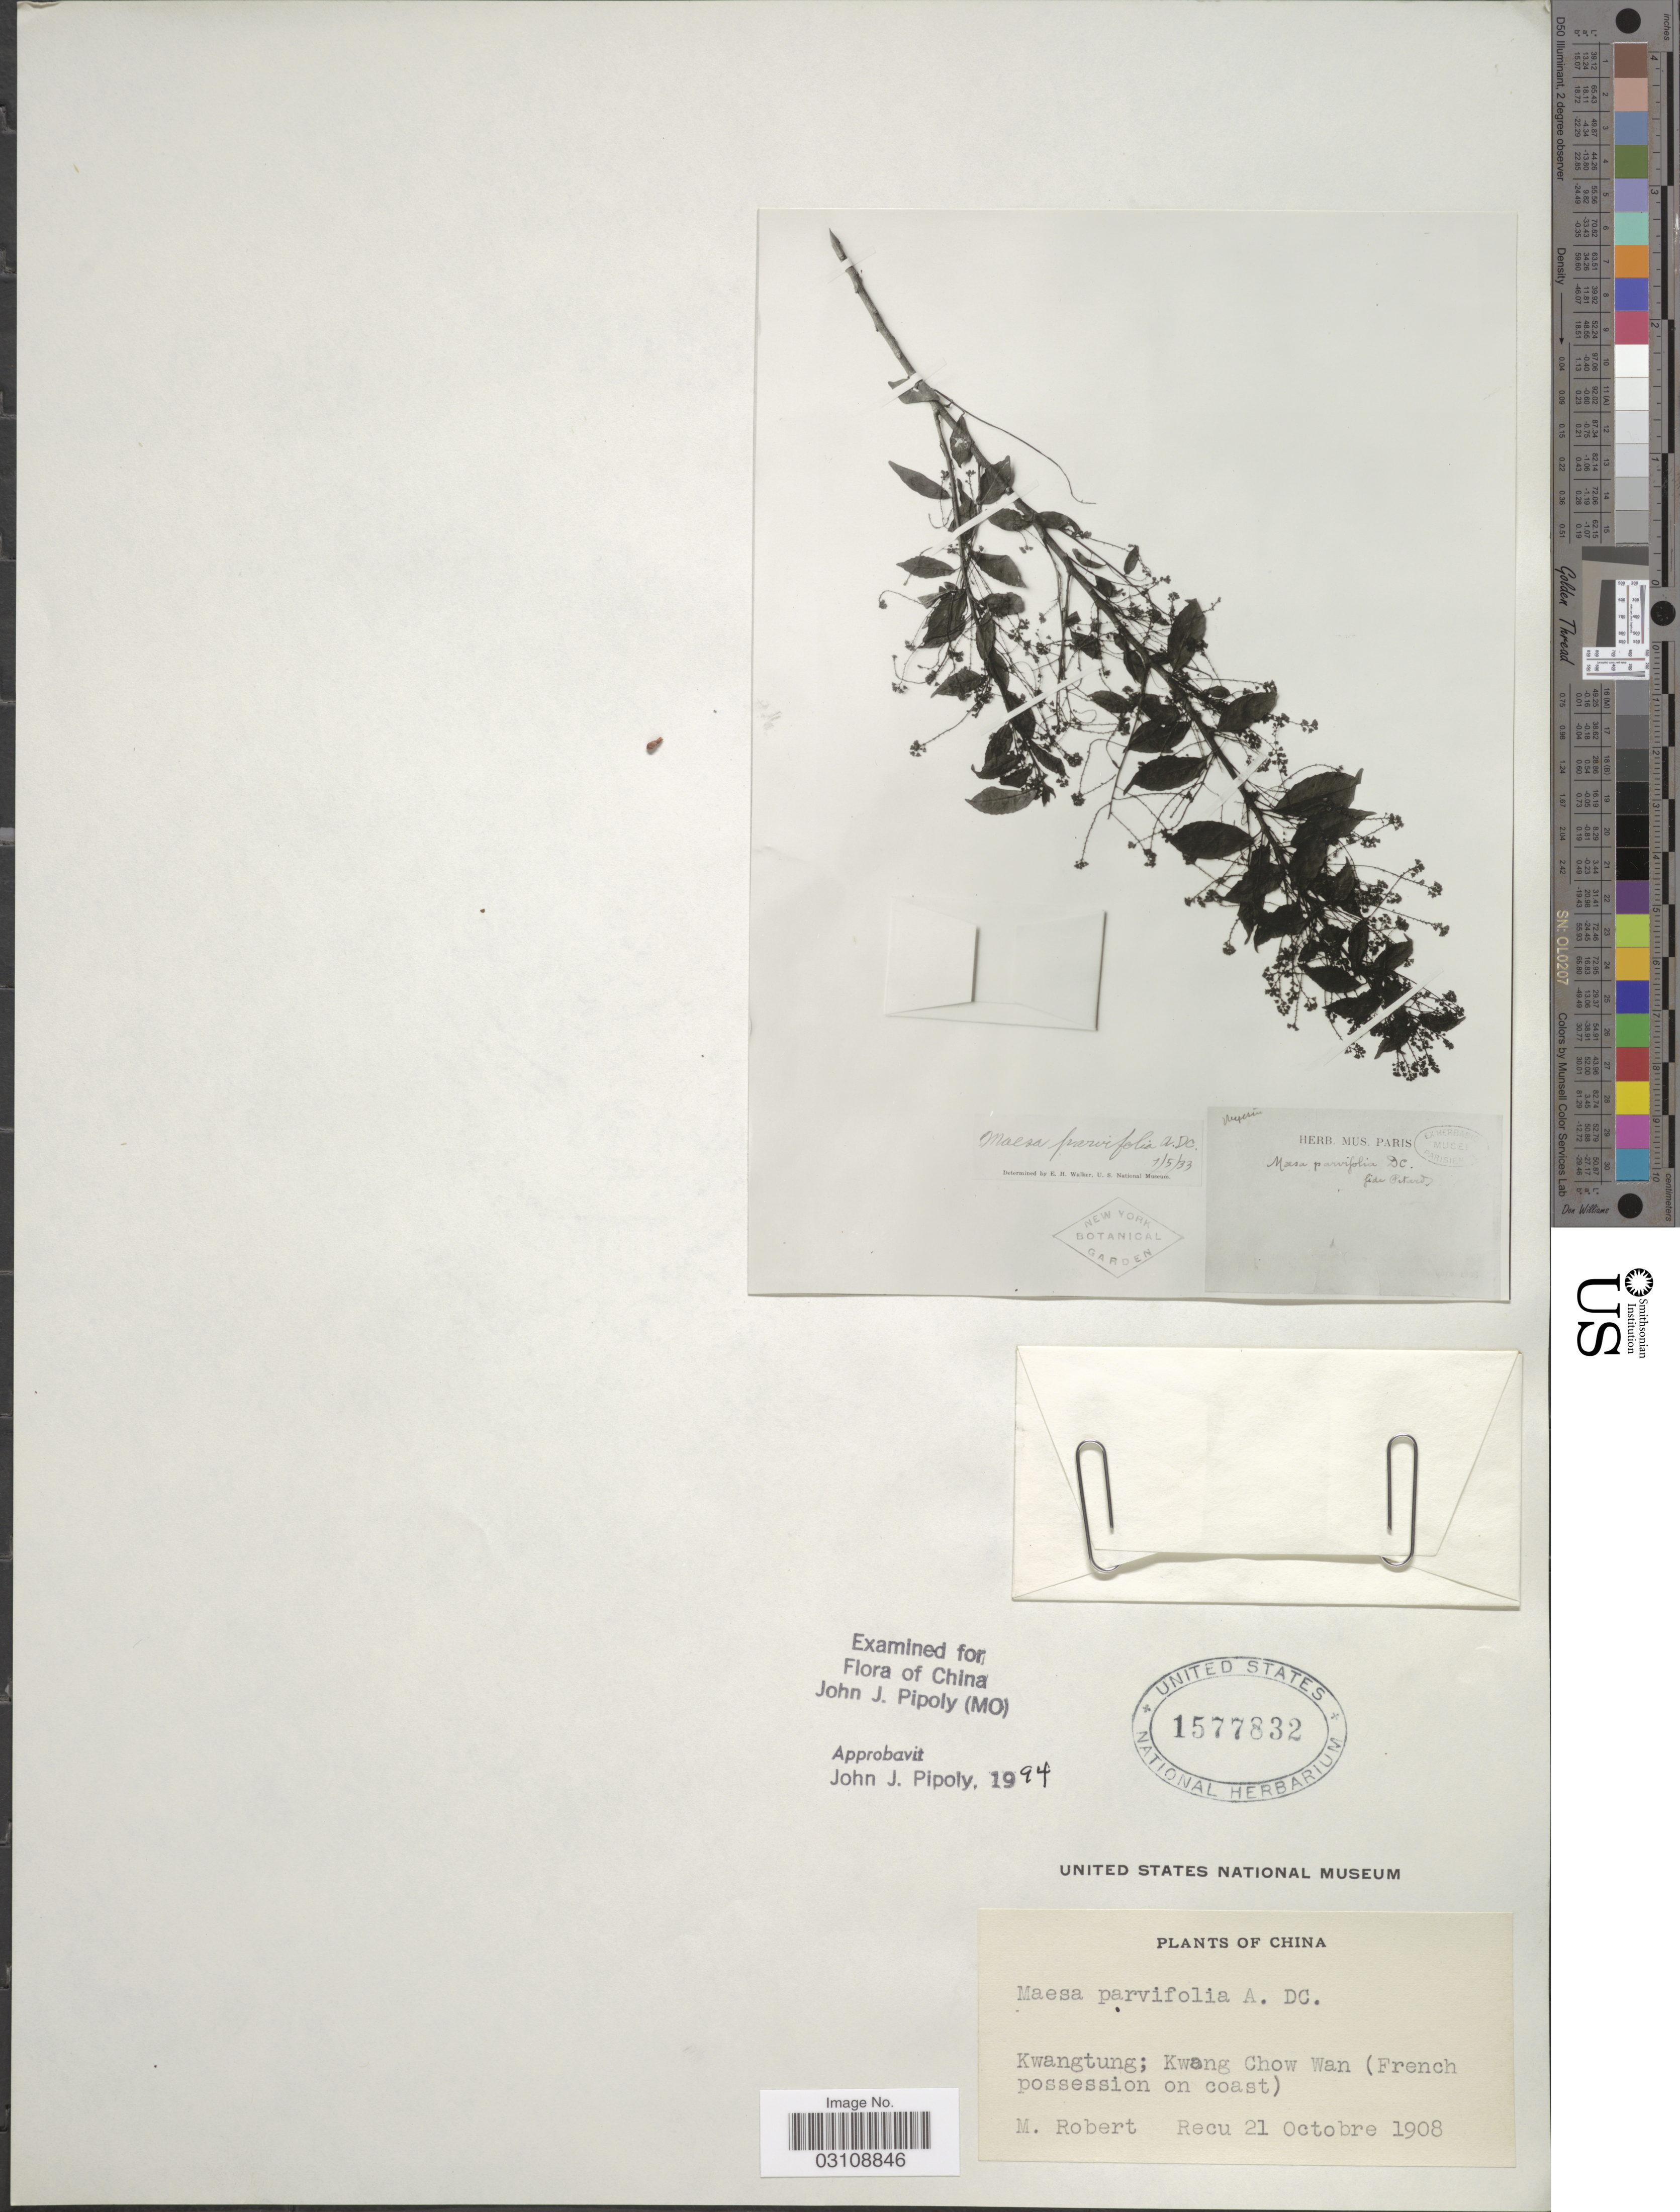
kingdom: Plantae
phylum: Tracheophyta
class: Magnoliopsida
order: Ericales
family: Primulaceae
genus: Maesa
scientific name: Maesa parvifolia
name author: A. DC.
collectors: M. Robert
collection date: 1908-10-21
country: China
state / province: Guangdong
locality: Kwangtung; Kwang Chow Wan (French possession on coast).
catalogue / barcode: US 1577832